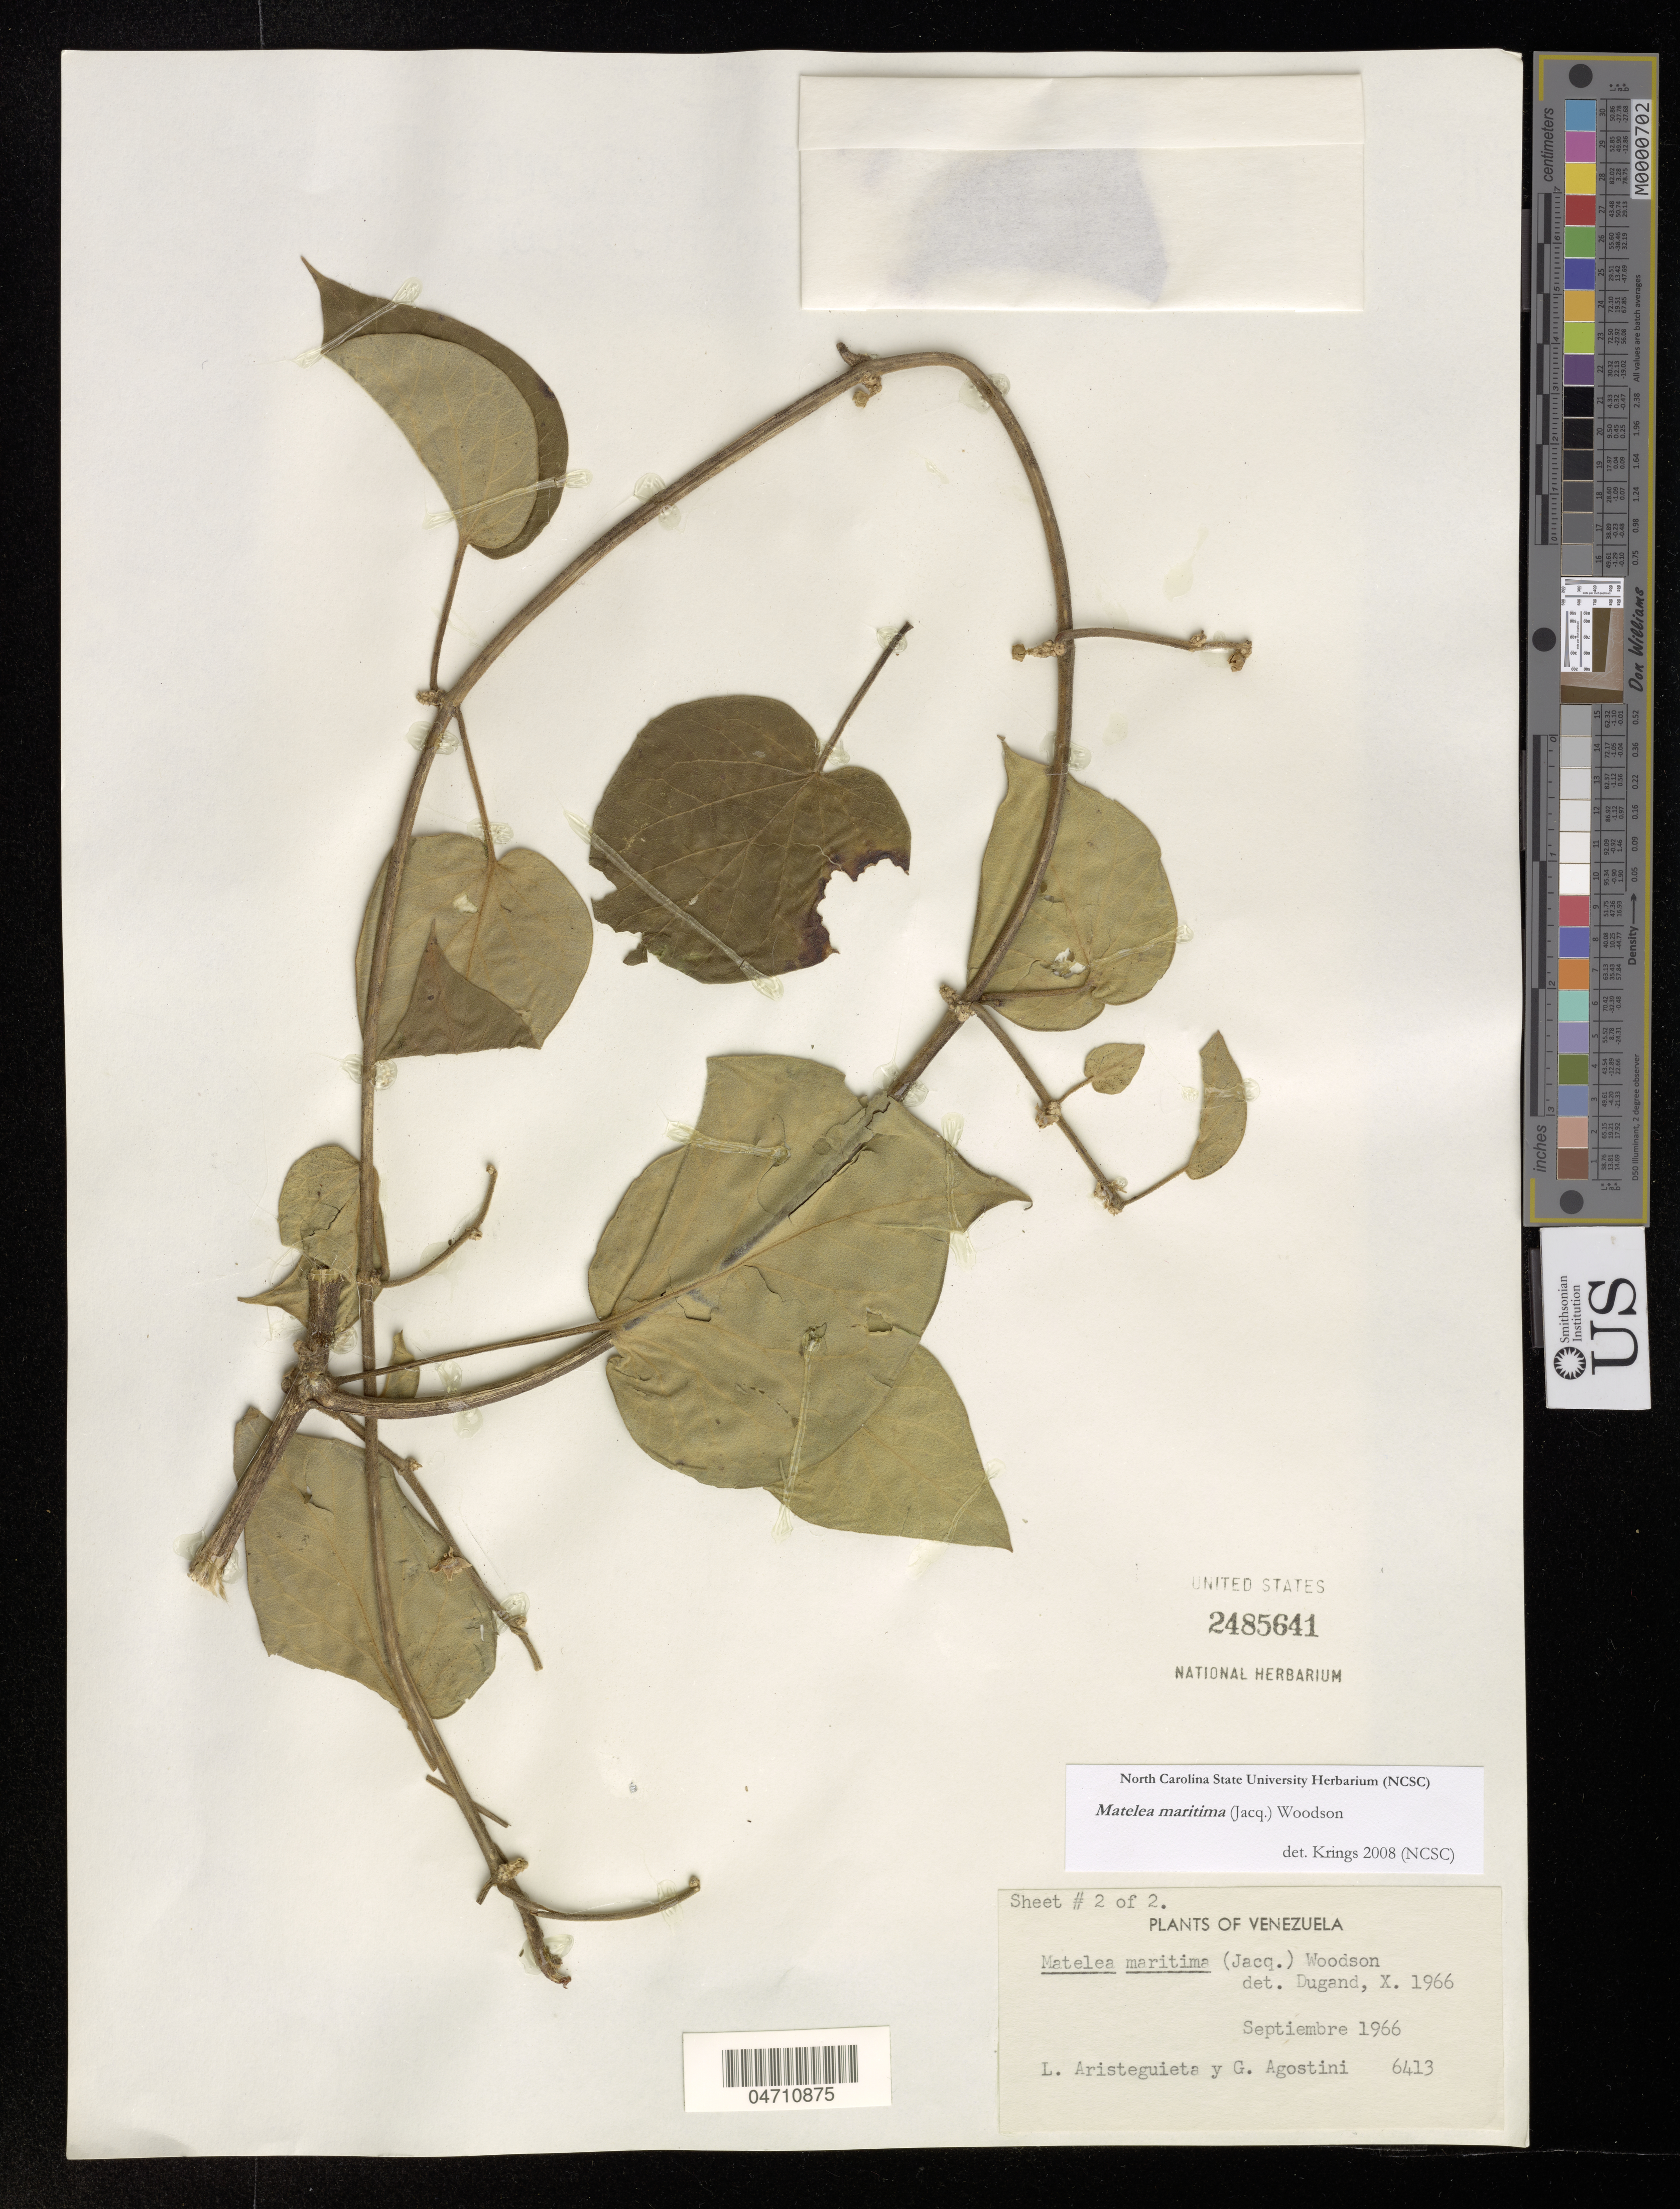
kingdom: Plantae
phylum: Tracheophyta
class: Magnoliopsida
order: Gentianales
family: Apocynaceae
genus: Matelea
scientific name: Matelea maritima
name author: (Jacq.) Woodson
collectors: L. Aristeguieta & G. Agostini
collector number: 6413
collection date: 1966-09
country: Venezuela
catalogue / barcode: US 2485641